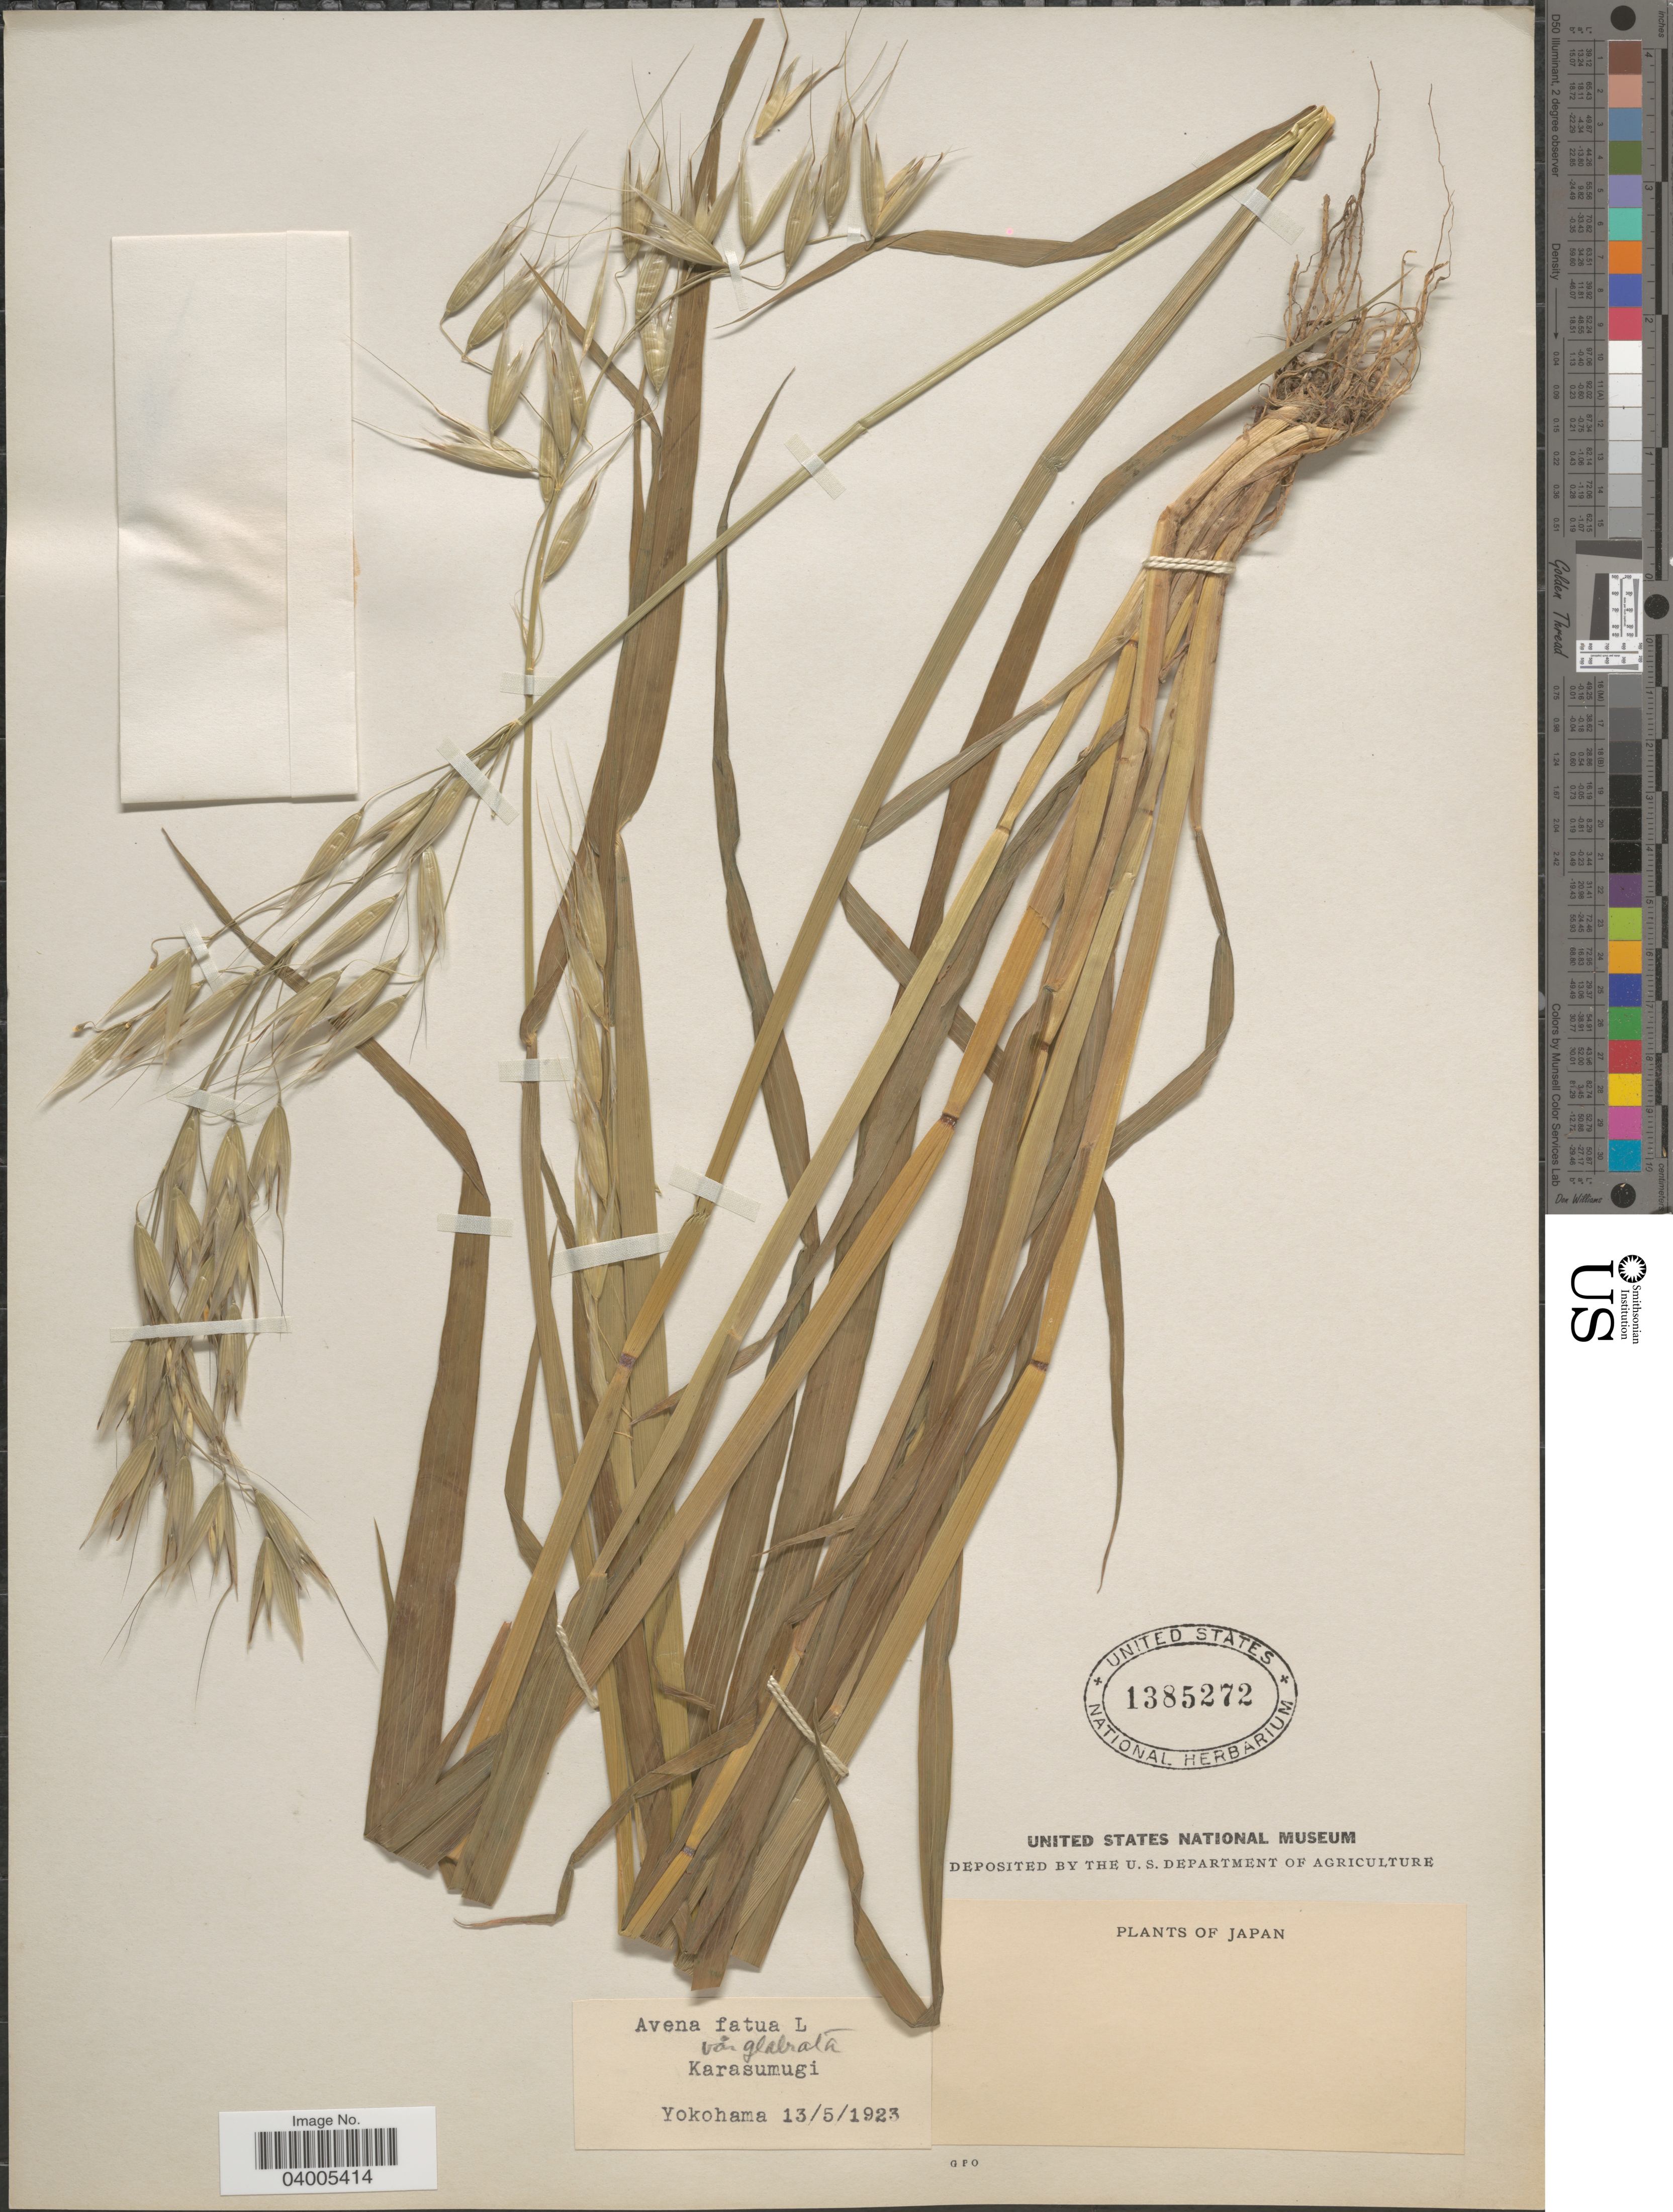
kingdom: Plantae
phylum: Tracheophyta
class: Liliopsida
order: Poales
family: Poaceae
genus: Avena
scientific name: Avena fatua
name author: L.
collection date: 1923-05-13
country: Japan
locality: Karasumugi. Yokohama.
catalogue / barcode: US 1385272